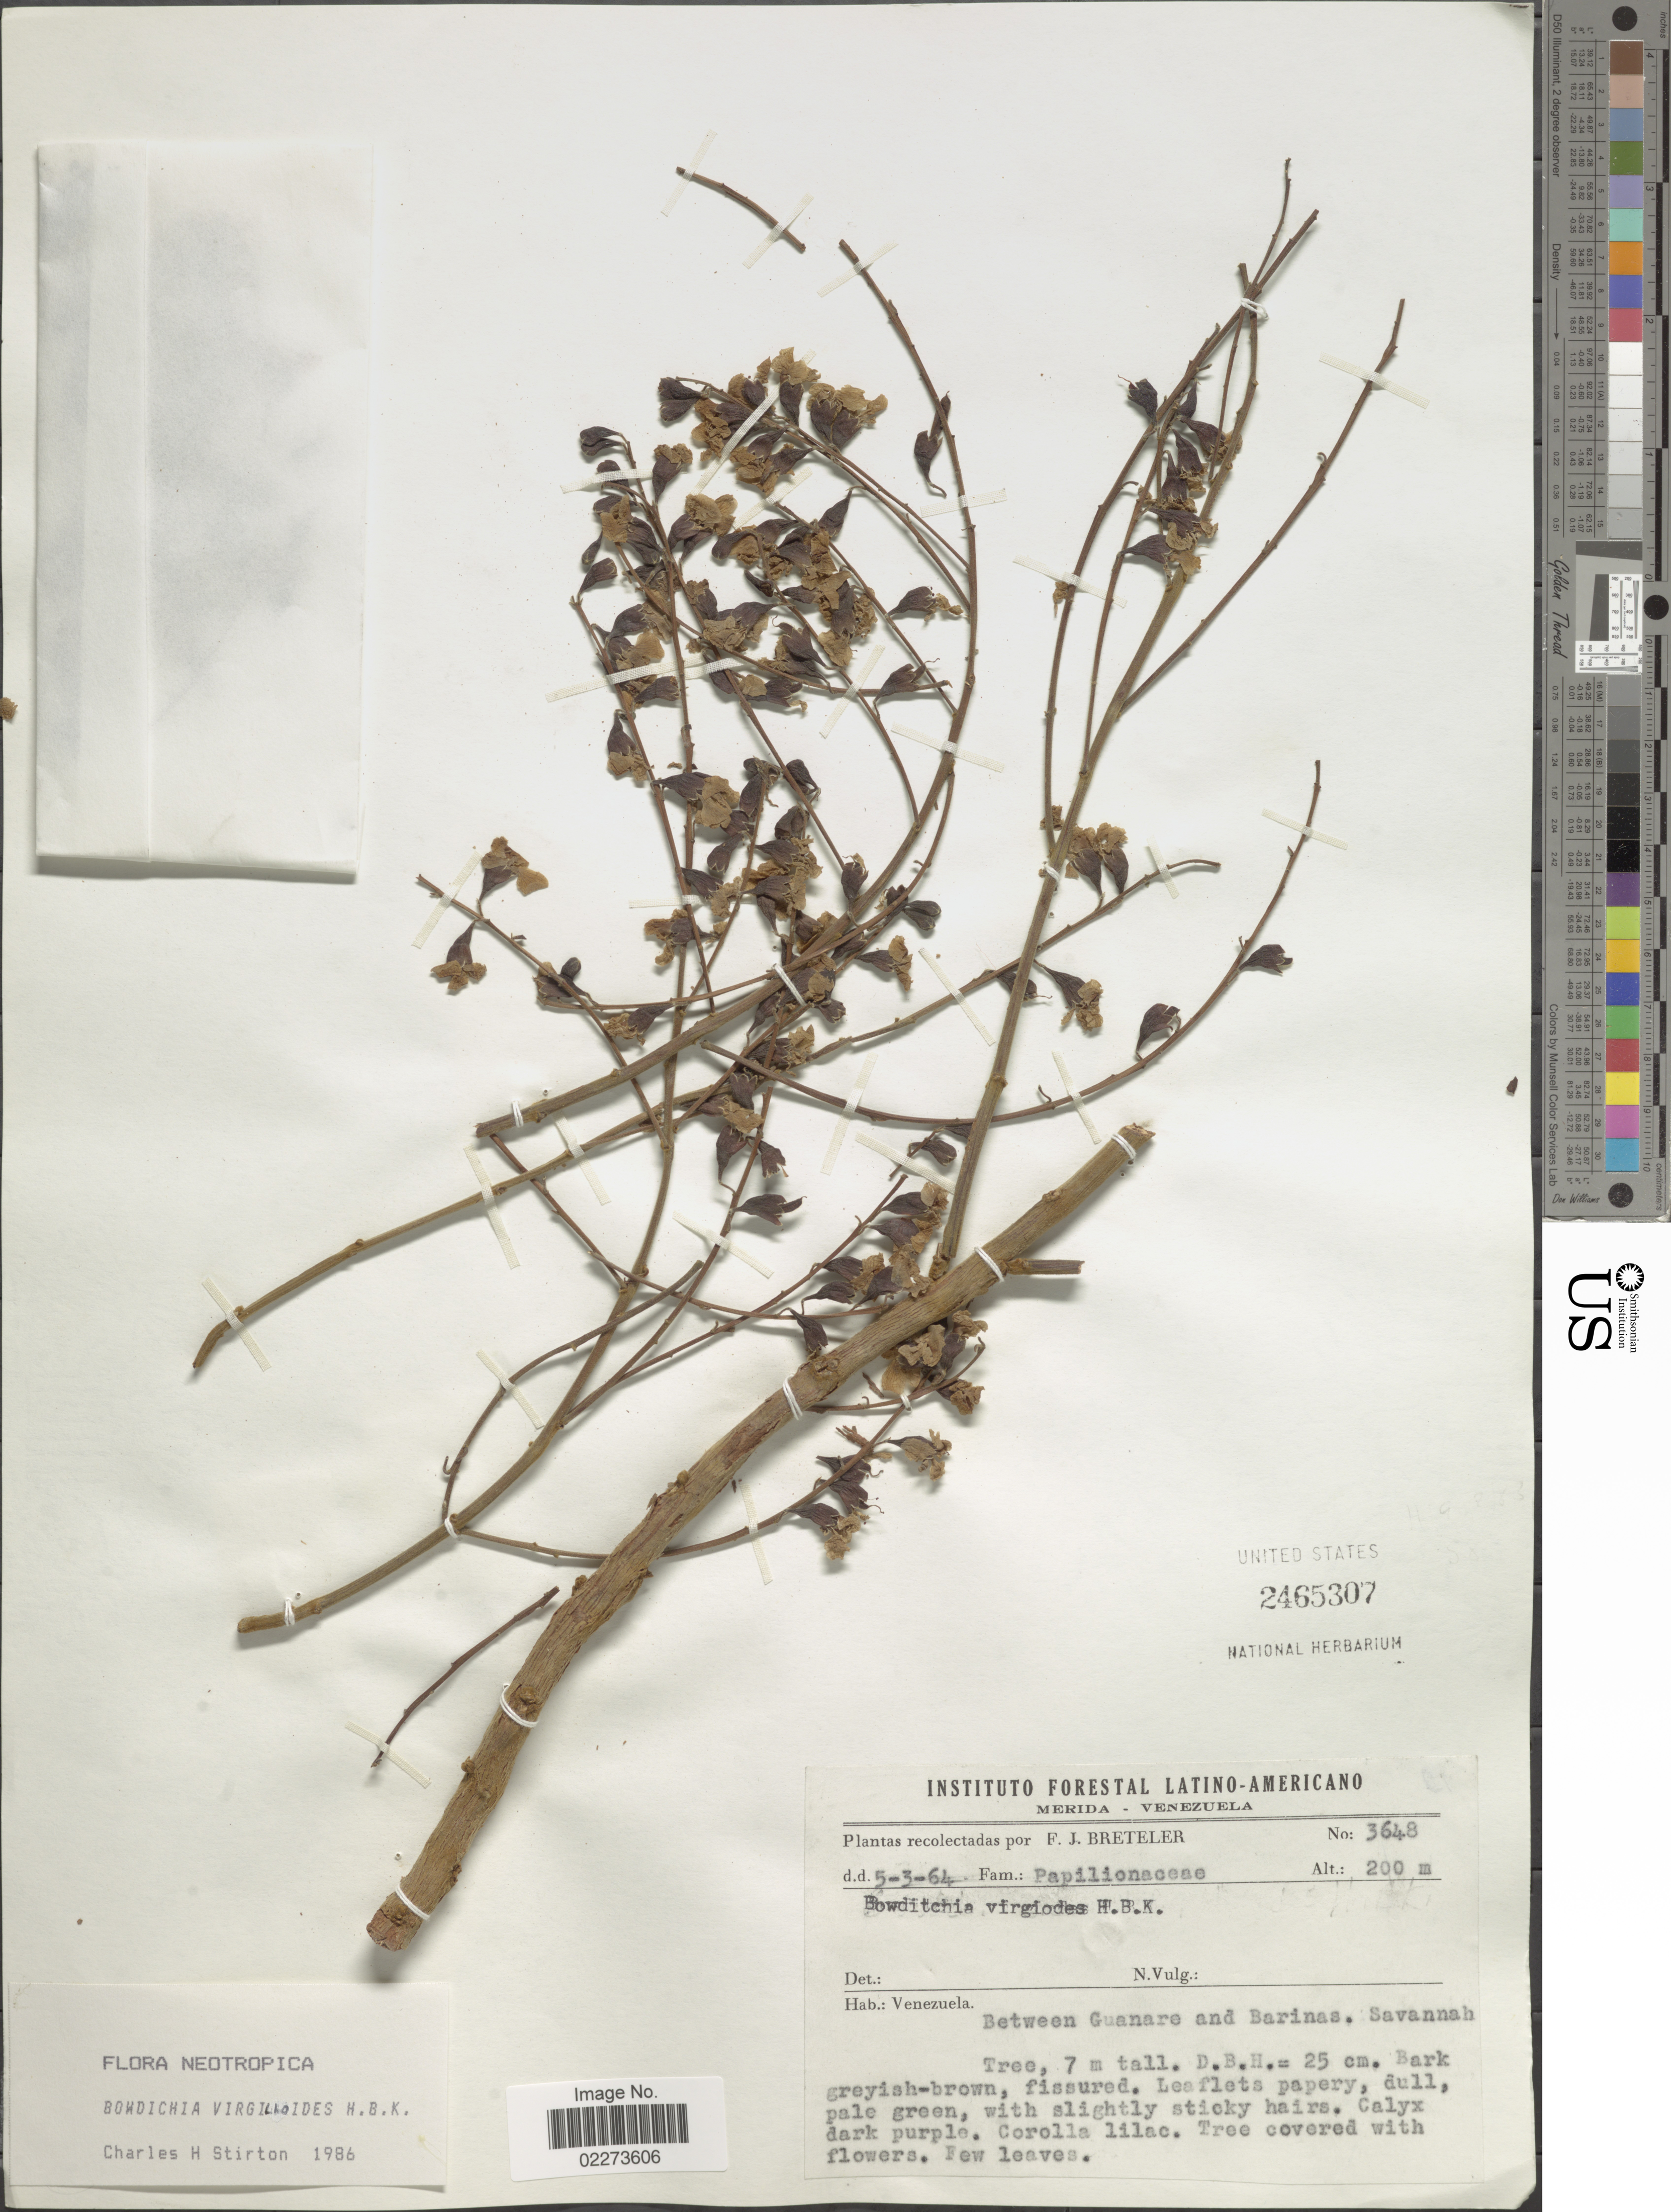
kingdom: Plantae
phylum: Tracheophyta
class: Magnoliopsida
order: Fabales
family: Fabaceae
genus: Bowdichia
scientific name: Bowdichia virgilioides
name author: Kunth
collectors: F. J. Breteler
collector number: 3648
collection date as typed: Transcribed d/m/y: 5/3/64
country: Venezuela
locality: Between Guanare and Barinas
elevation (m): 200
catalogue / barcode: US 2465307